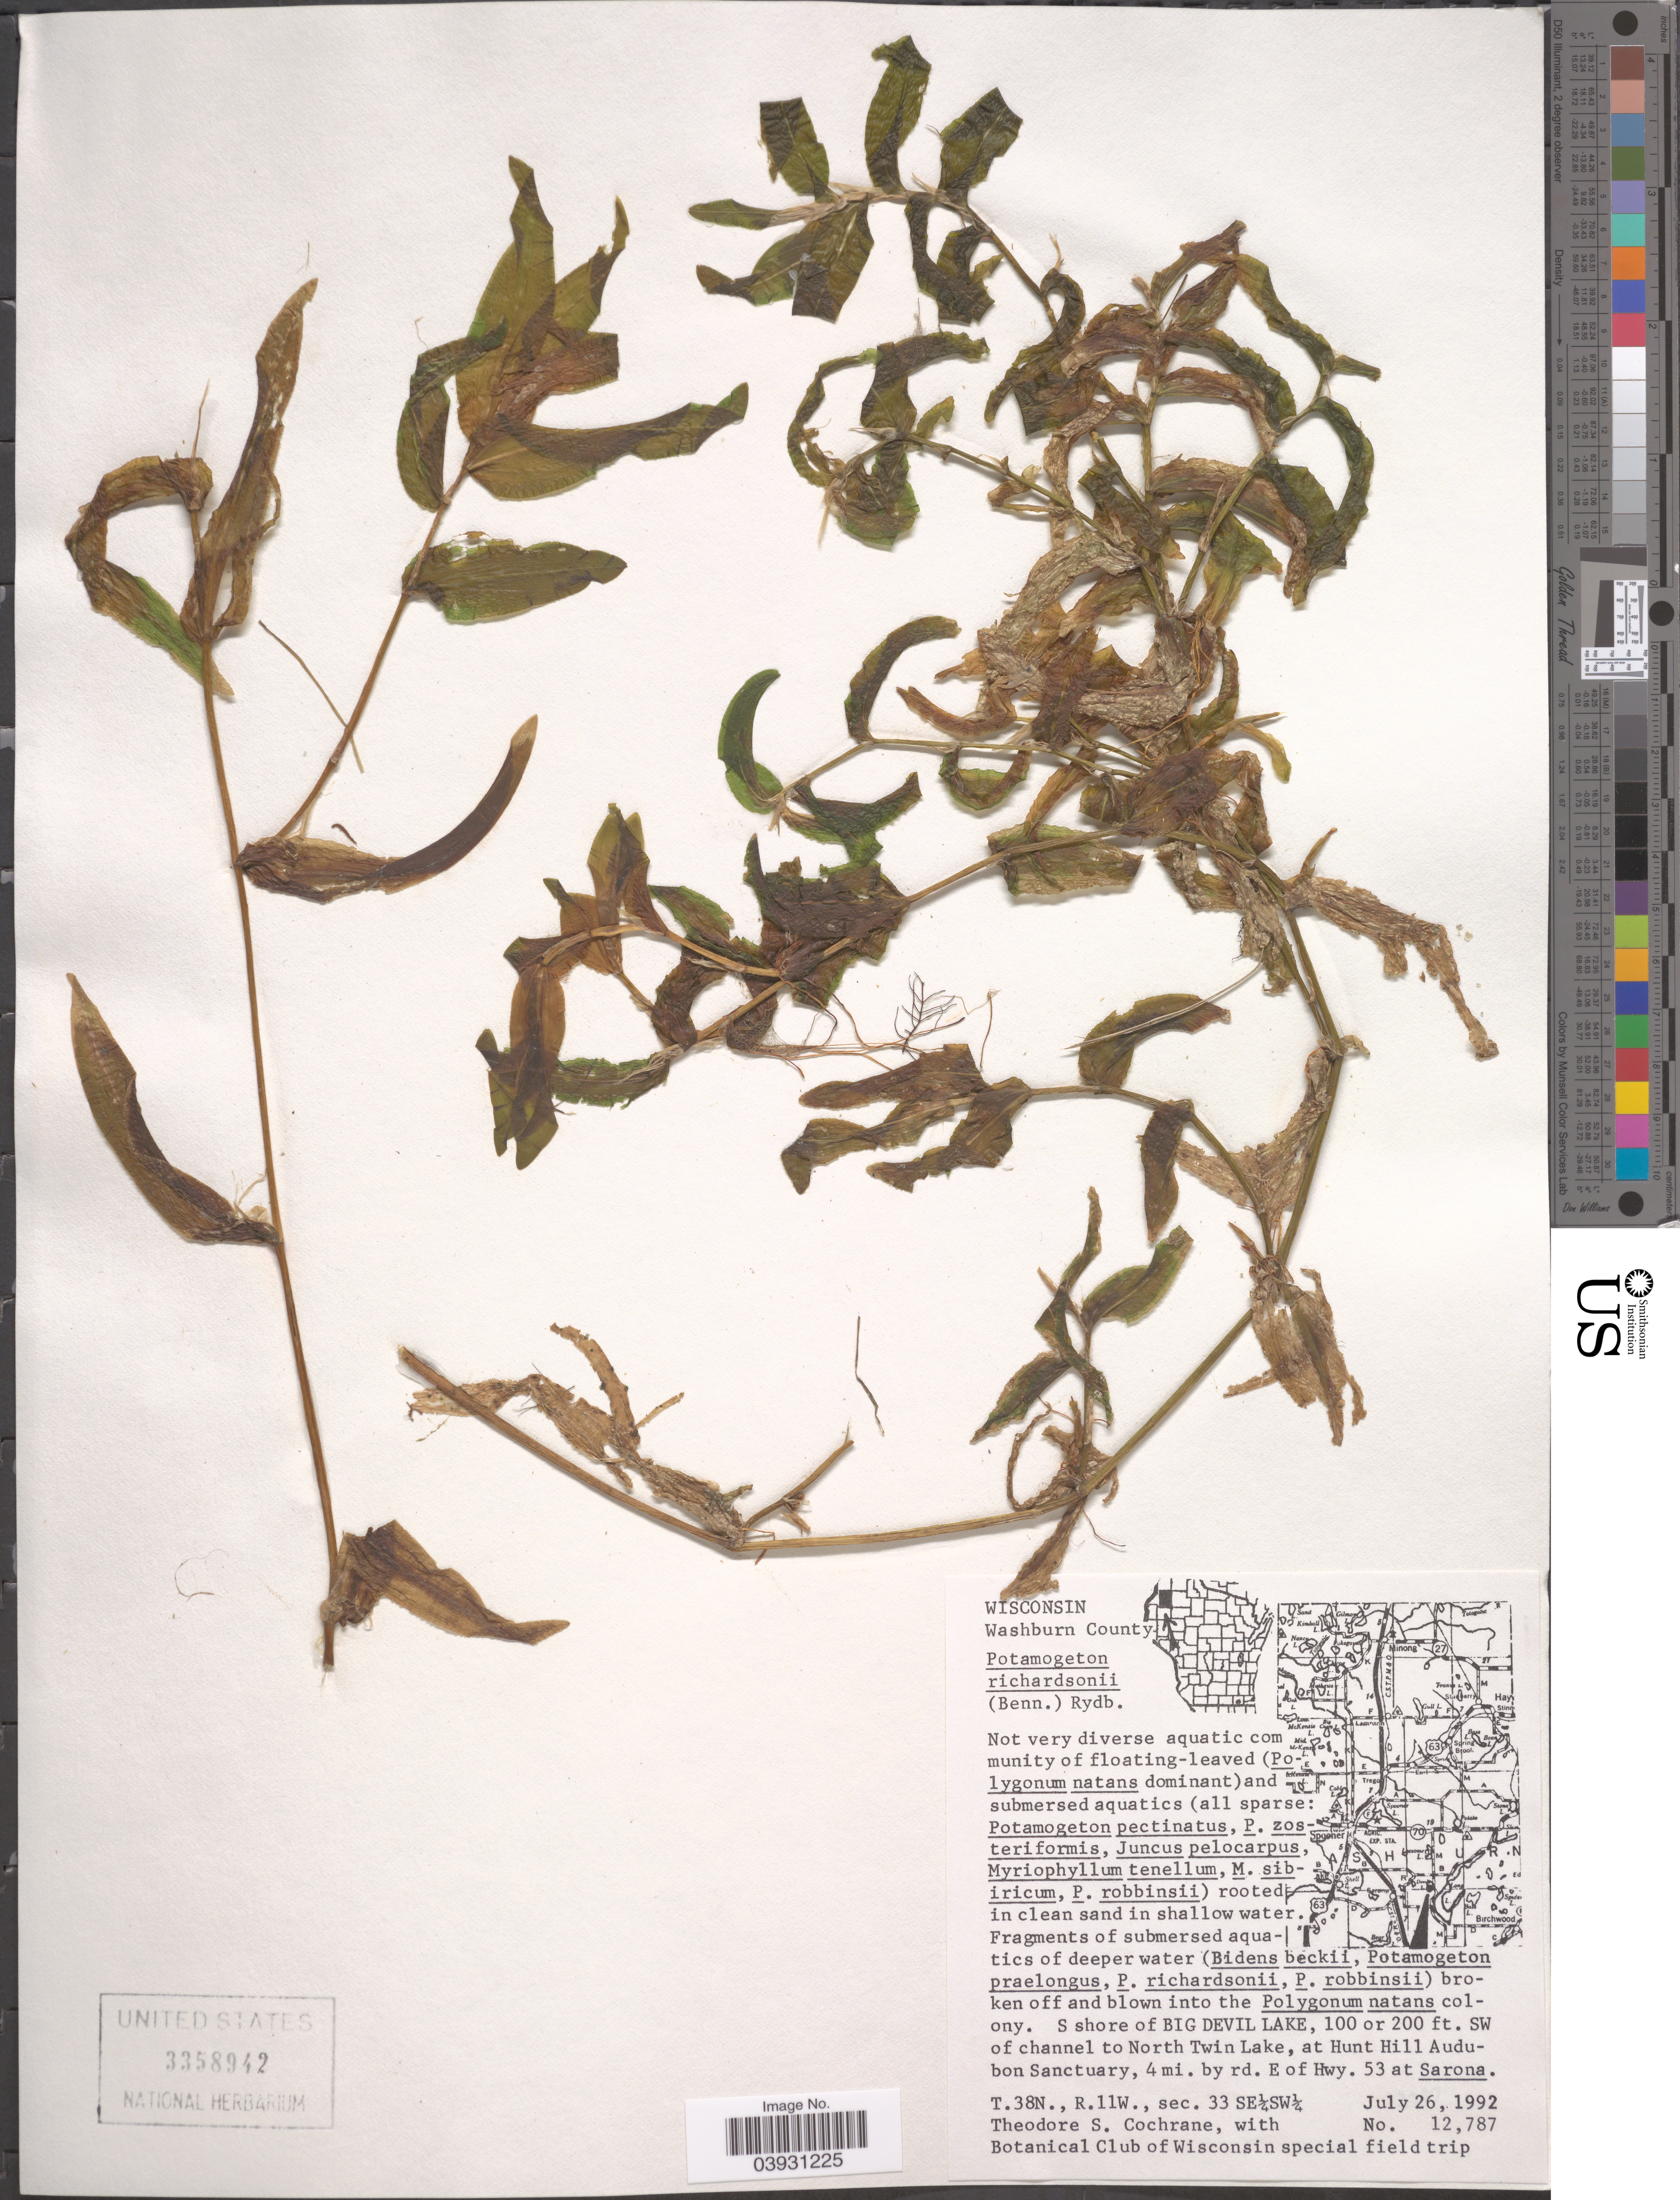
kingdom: Plantae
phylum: Tracheophyta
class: Liliopsida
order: Alismatales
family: Potamogetonaceae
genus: Potamogeton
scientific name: Potamogeton richardsonii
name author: (A.W. Benn.) Rydb.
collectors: T. S. Cochrane & Botanical Club of Wisconsin special field trip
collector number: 12787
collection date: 1992-07-26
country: United States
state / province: Wisconsin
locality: Washburn County. S shore of Big Devil Lake. SW of channel to North Twin Lake, at Hunt Hill Audubon Sanctuary, 4 mi. by rd. E of Hwy. 53 at Sarona. T38N., R.11W., sec. 33 SE¼SW¼.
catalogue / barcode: US 3358942